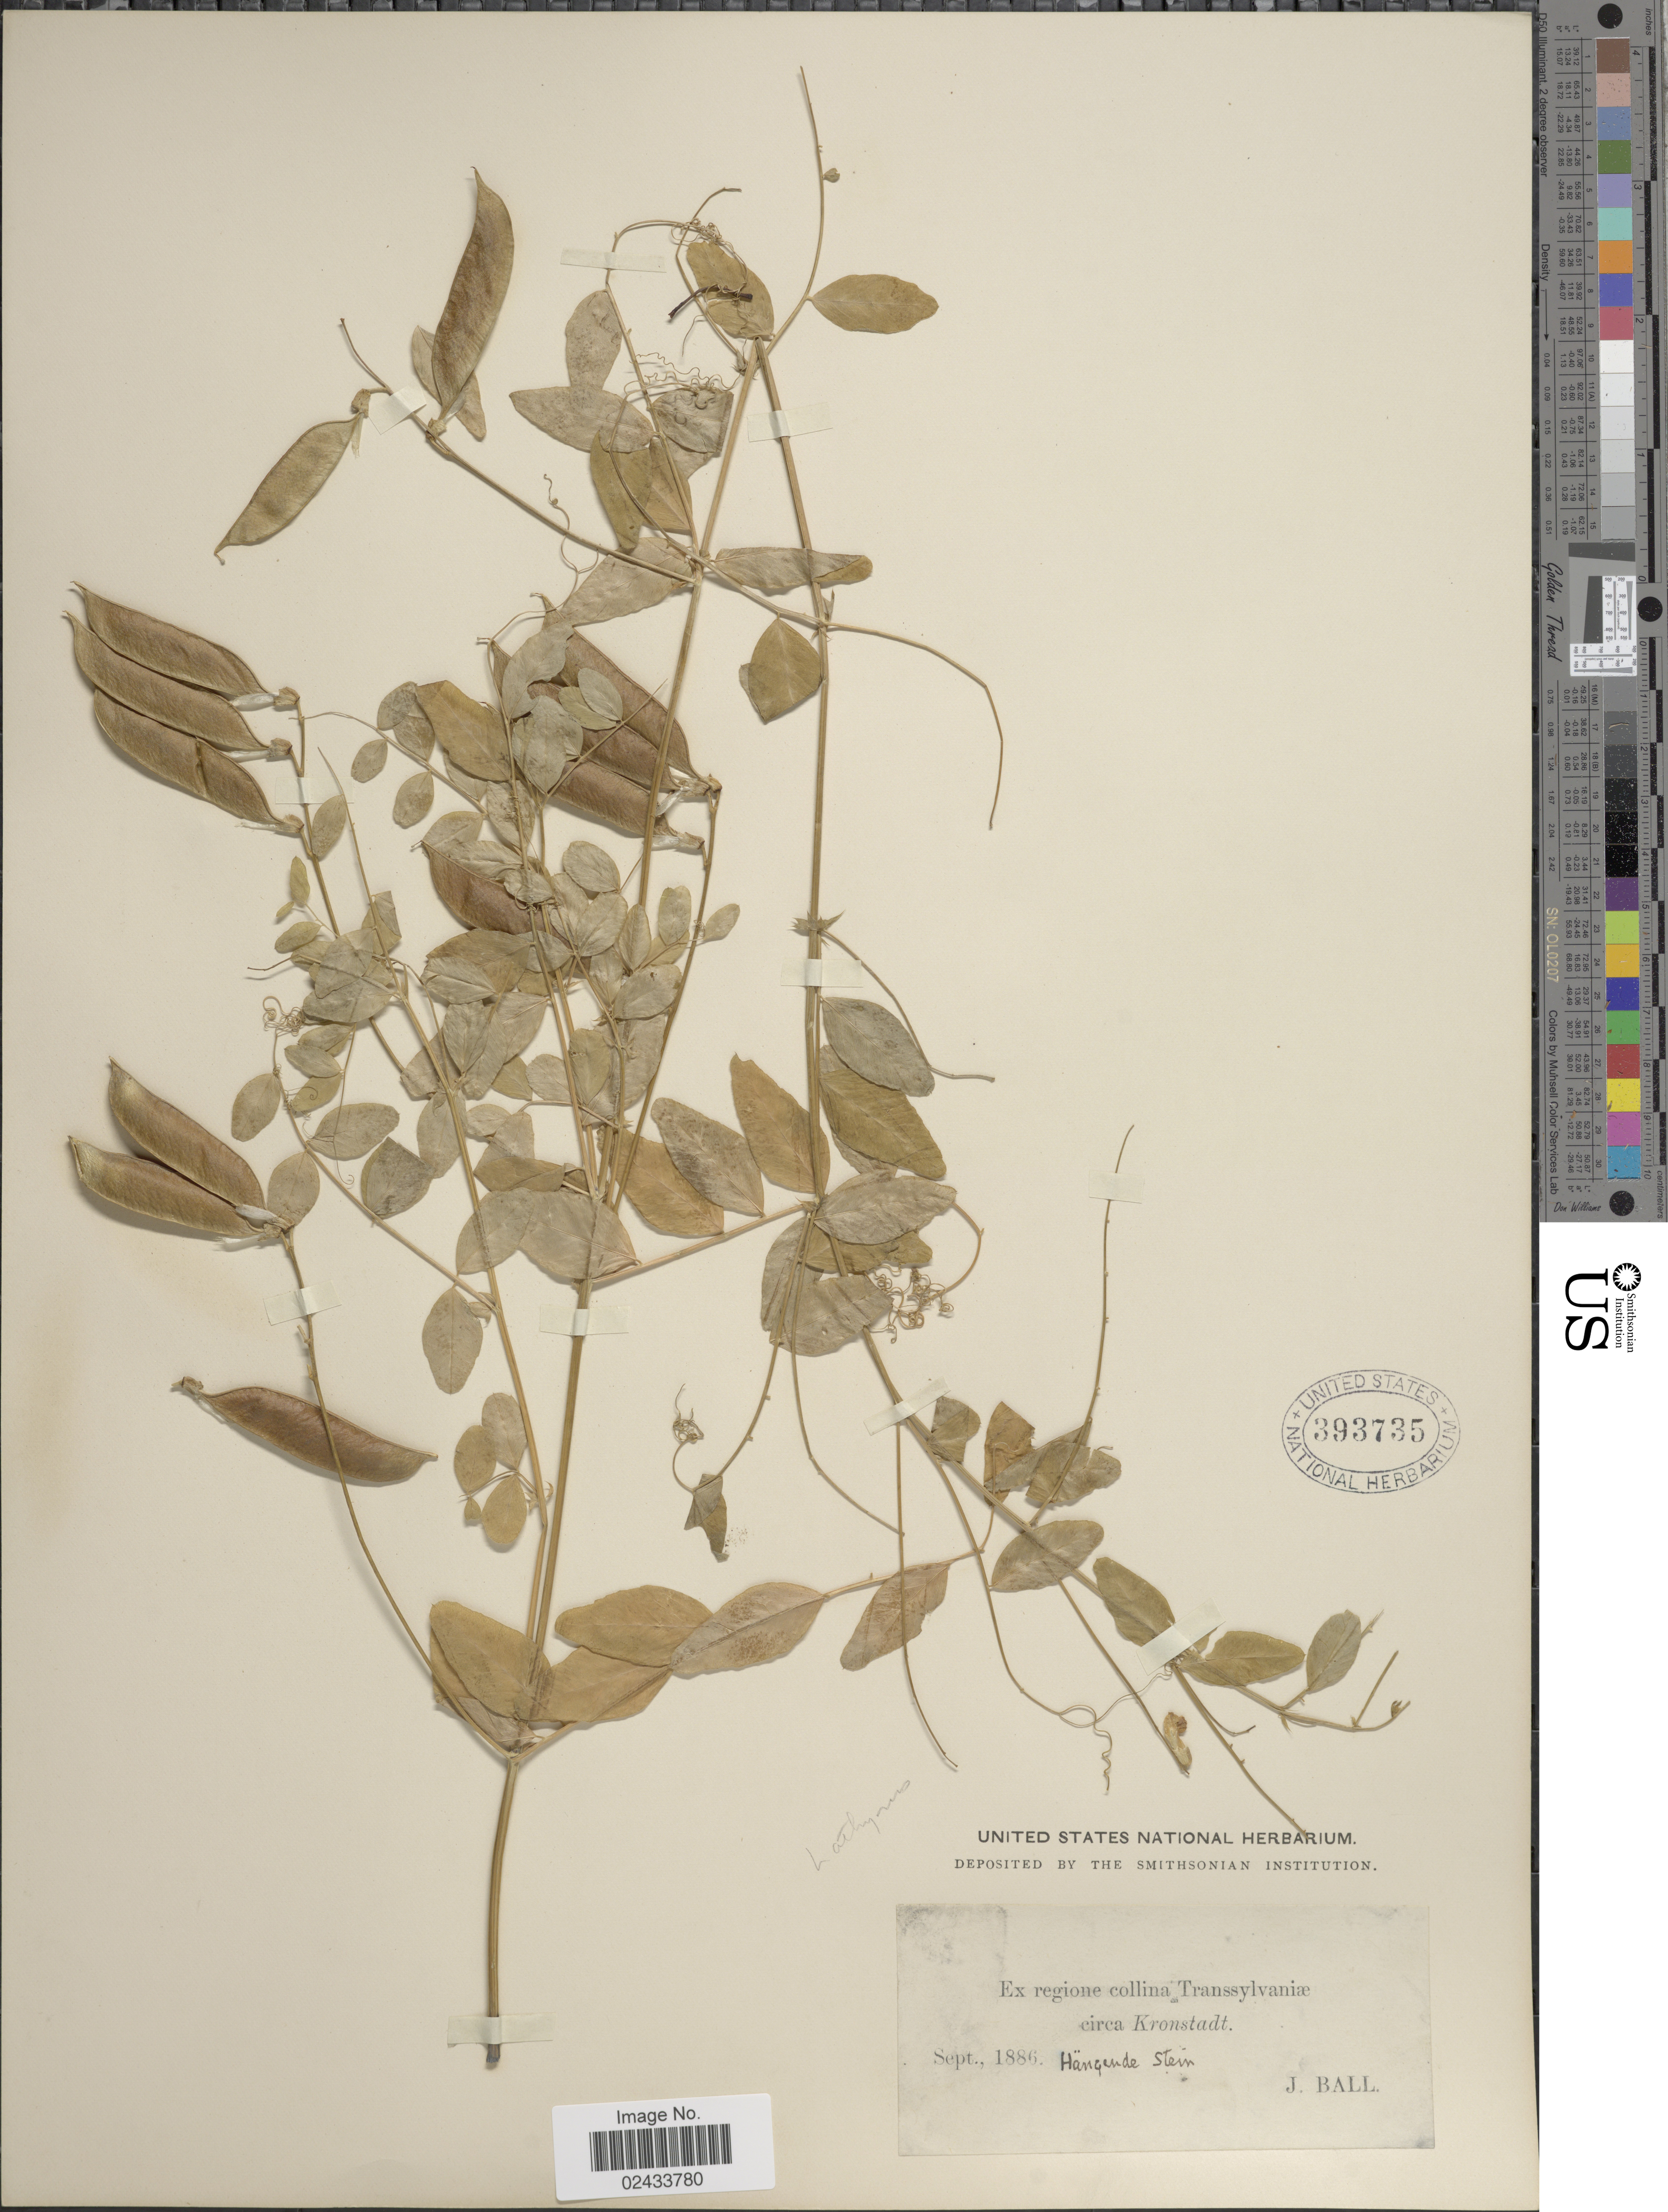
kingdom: Plantae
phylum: Tracheophyta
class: Magnoliopsida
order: Fabales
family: Fabaceae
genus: Lathyrus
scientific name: Lathyrus sp.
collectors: J. Ball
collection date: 1886-09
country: Russian Federation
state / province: St. Petersburg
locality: Regione collina Transsylvaniae circa Kronstadt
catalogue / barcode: US 393735